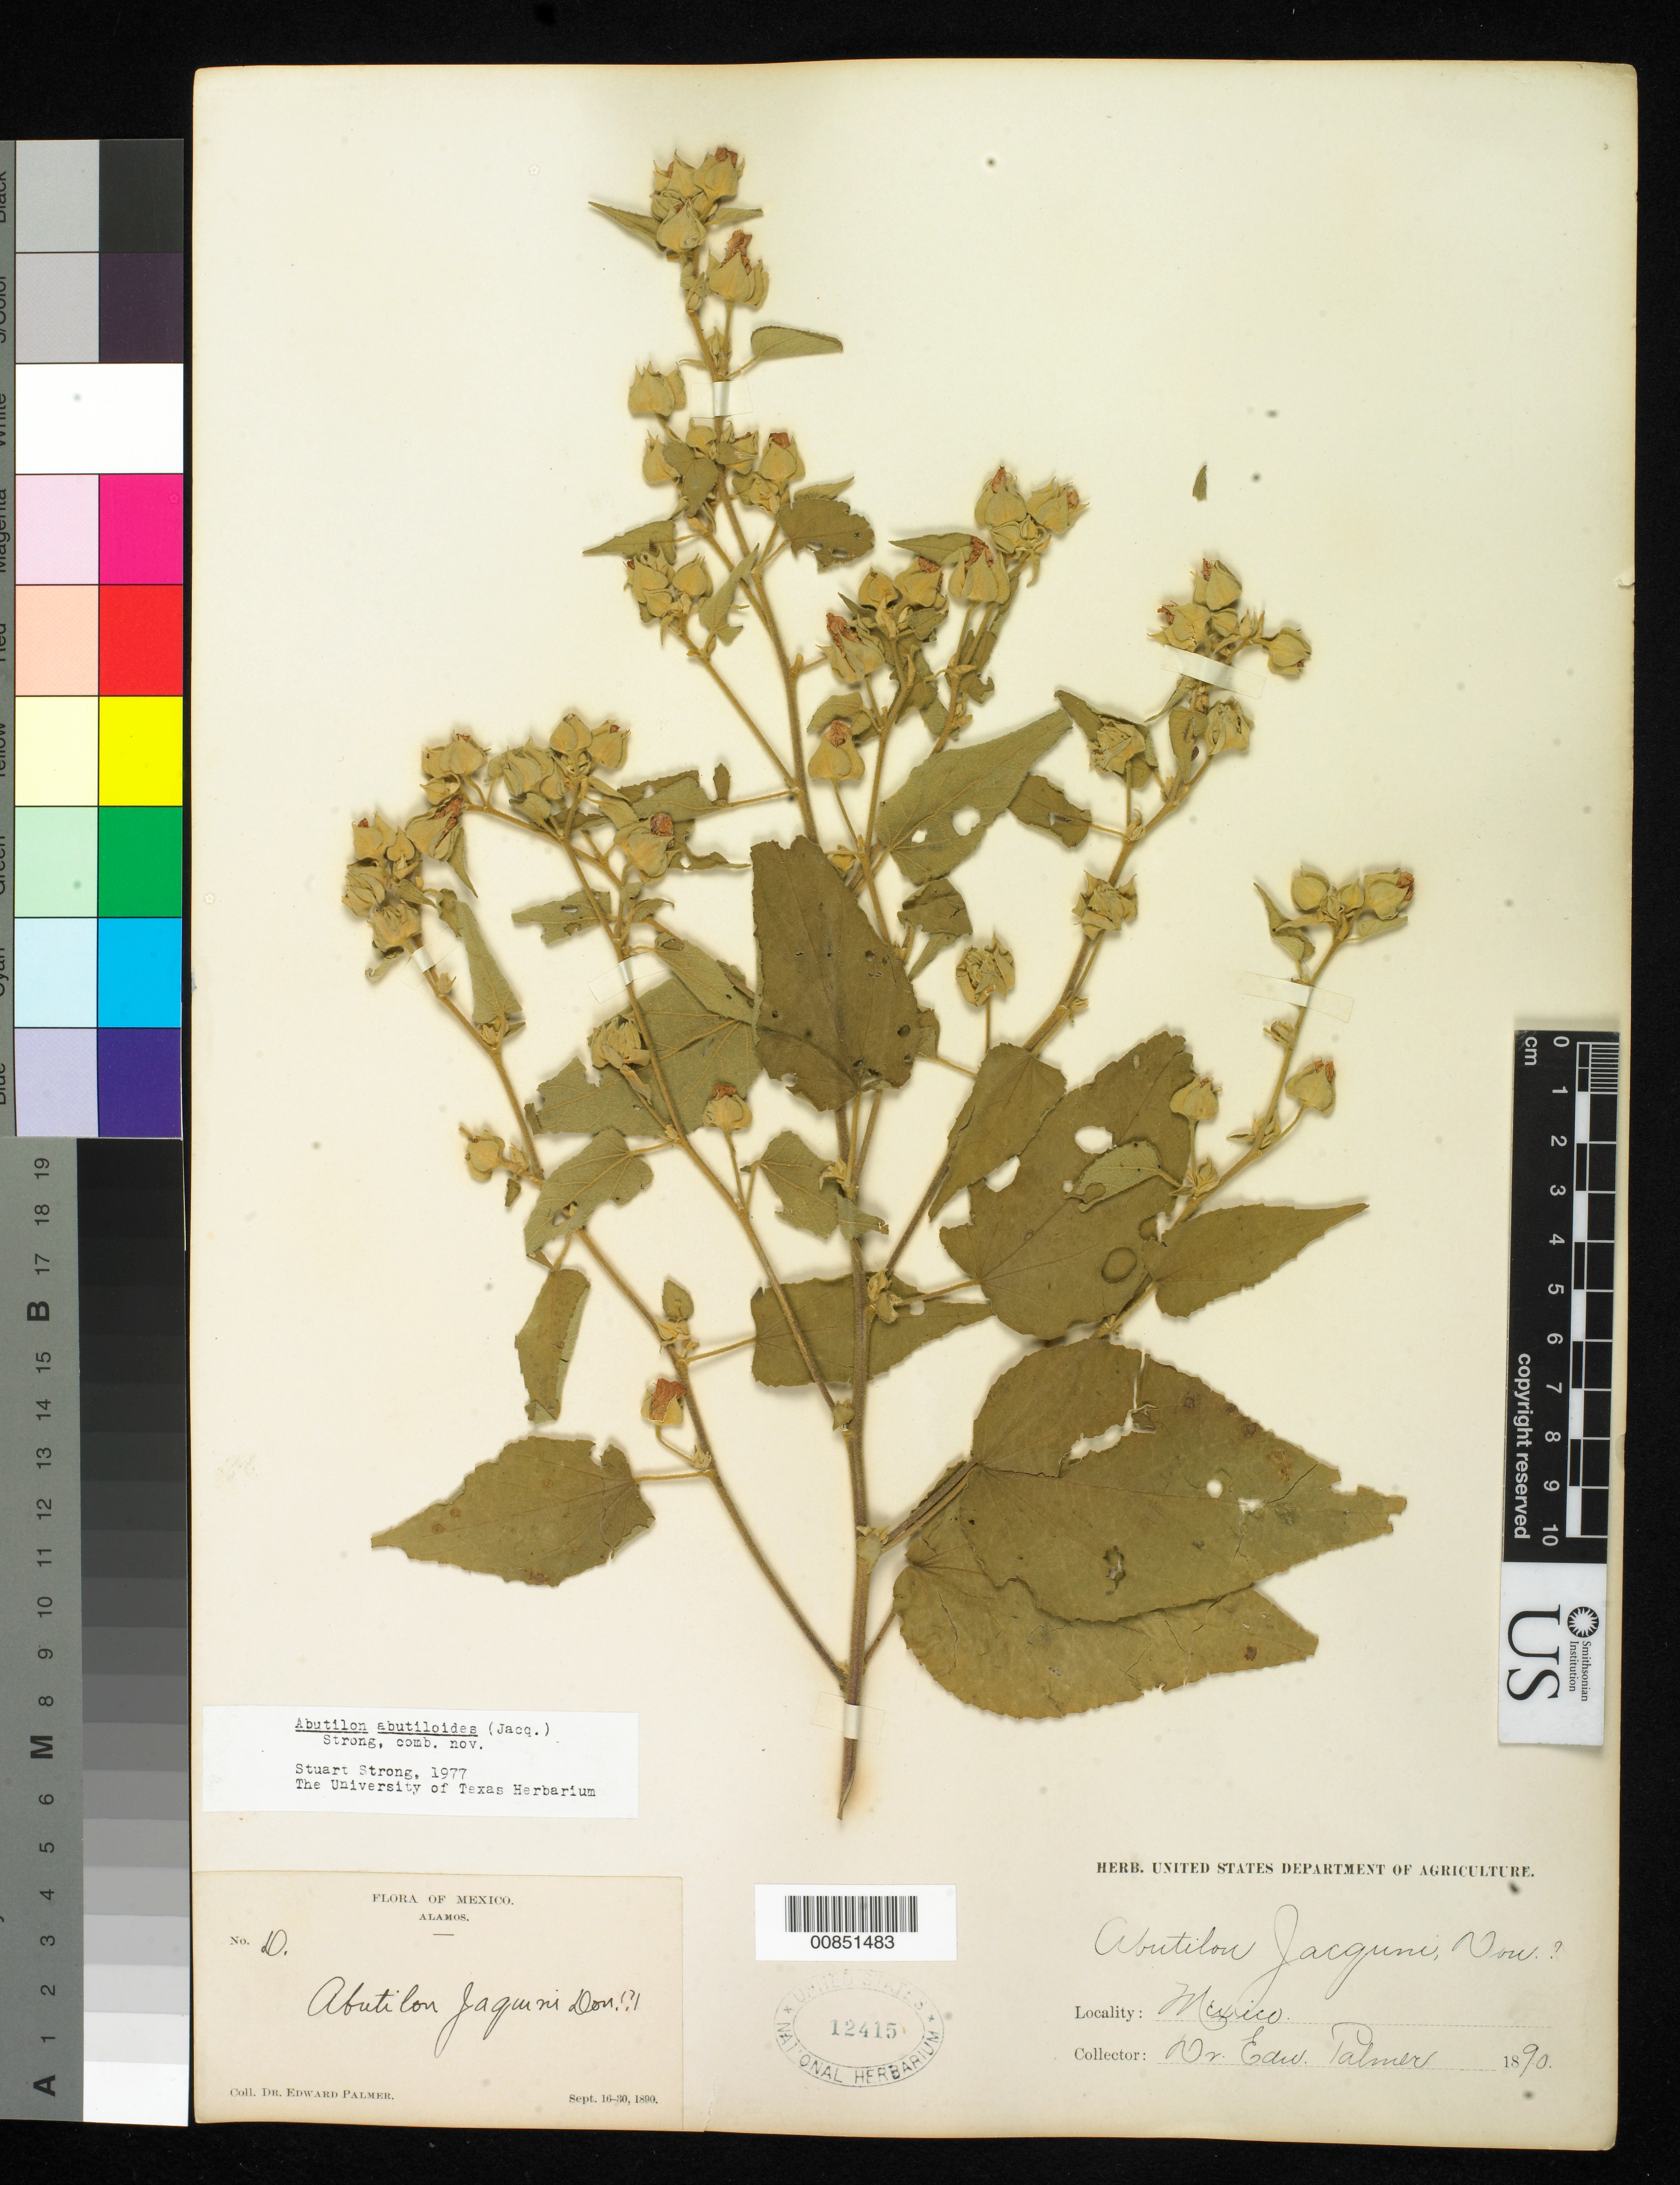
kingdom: Plantae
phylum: Tracheophyta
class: Magnoliopsida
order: Malvales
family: Malvaceae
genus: Abutilon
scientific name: Abutilon abutiloides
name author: (Jacq.) Garcke ex Hochr.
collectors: E. Palmer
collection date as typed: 16 Sep 1890 to 30 Sep 1890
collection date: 1890-09-16/1890-09-30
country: Mexico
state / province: Sonora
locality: D. Alamos, Sonora.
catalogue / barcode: US 12415